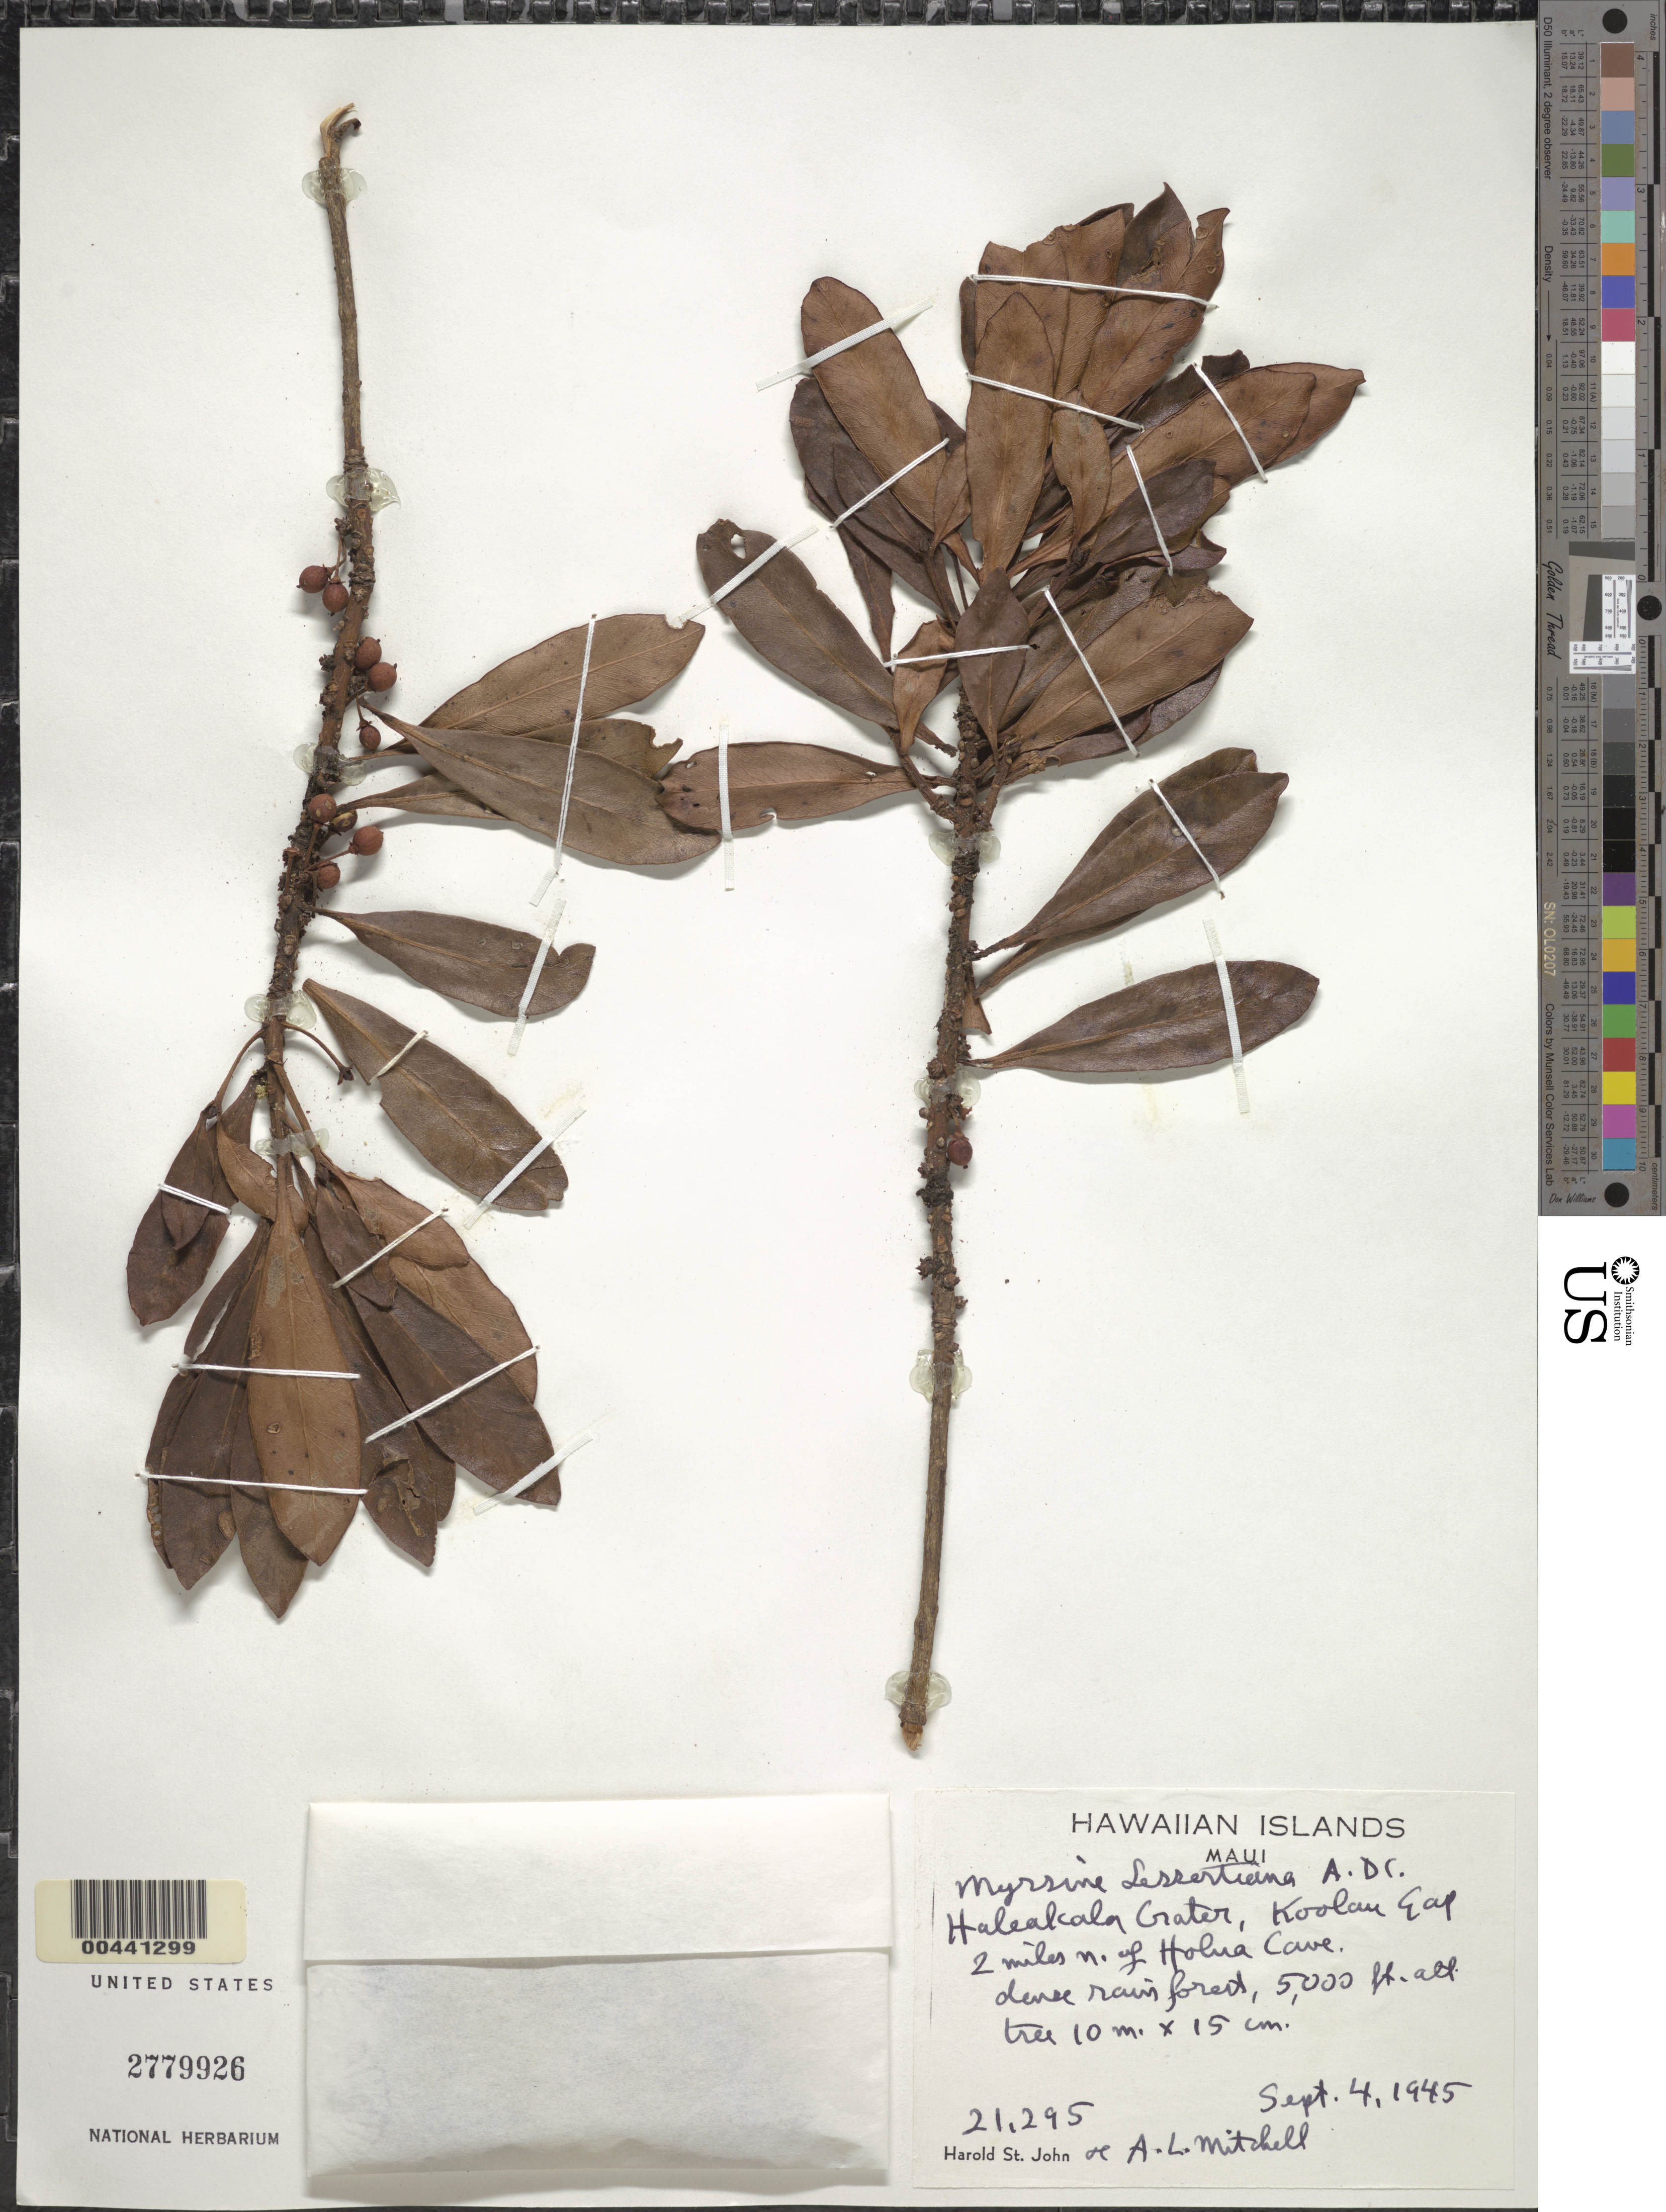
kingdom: Plantae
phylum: Tracheophyta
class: Magnoliopsida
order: Ericales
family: Primulaceae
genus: Myrsine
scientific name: Myrsine lessertiana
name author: A. DC.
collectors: H. St. John & A. Mitchell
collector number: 21295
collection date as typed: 4 Sep 1945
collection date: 1945-09-04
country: United States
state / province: Hawaii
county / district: Maui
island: Maui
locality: Haleakala Crater, Koolau Gap, 2 mi N of Holua Cave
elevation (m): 1524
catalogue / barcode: US 2779926